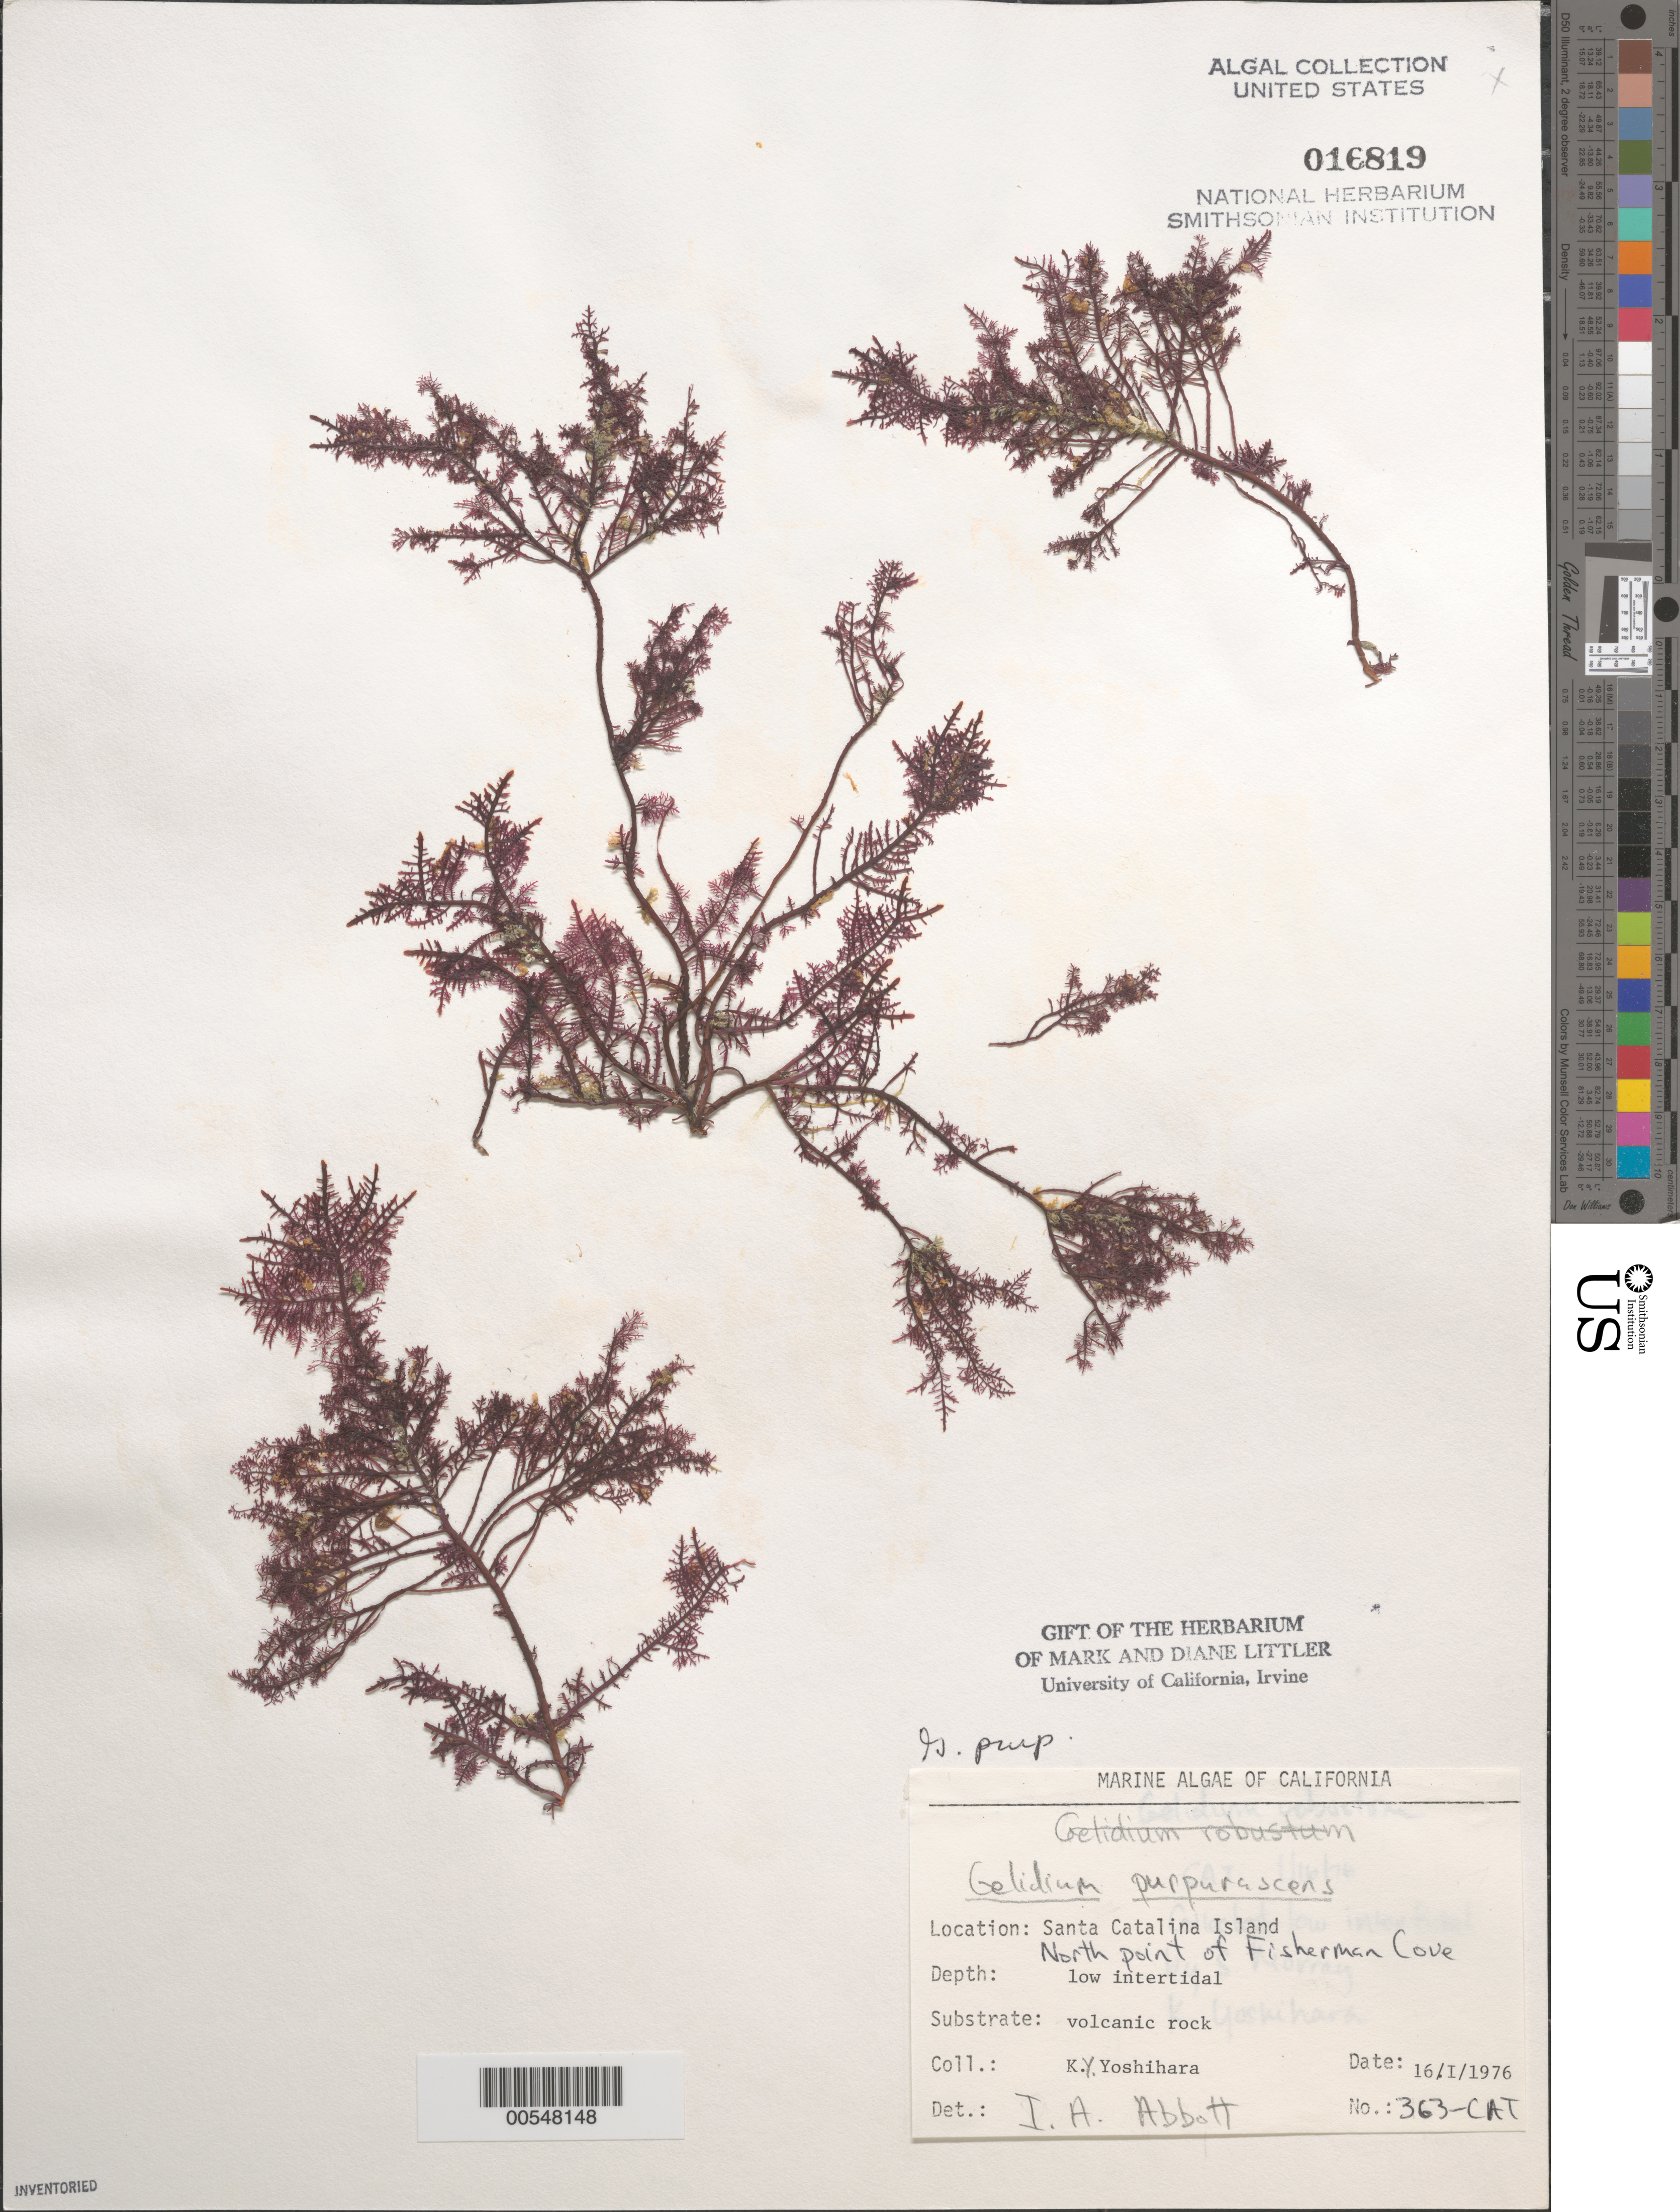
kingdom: Plantae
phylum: Rhodophyta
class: Florideophyceae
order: Gelidiales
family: Gelidiaceae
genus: Gelidium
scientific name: Gelidium purpurascens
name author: N.L. Gardner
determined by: Abbott, Isabella A.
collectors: K. Yoshihara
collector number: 363-cat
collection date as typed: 16 Jan 1976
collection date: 1976-01-16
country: United States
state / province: California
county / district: Los Angeles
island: Santa Catalina Island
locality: Fishermen Cove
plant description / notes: BLM-SOCALBIGHT Rocky Intertidal Survey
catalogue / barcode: US 16819